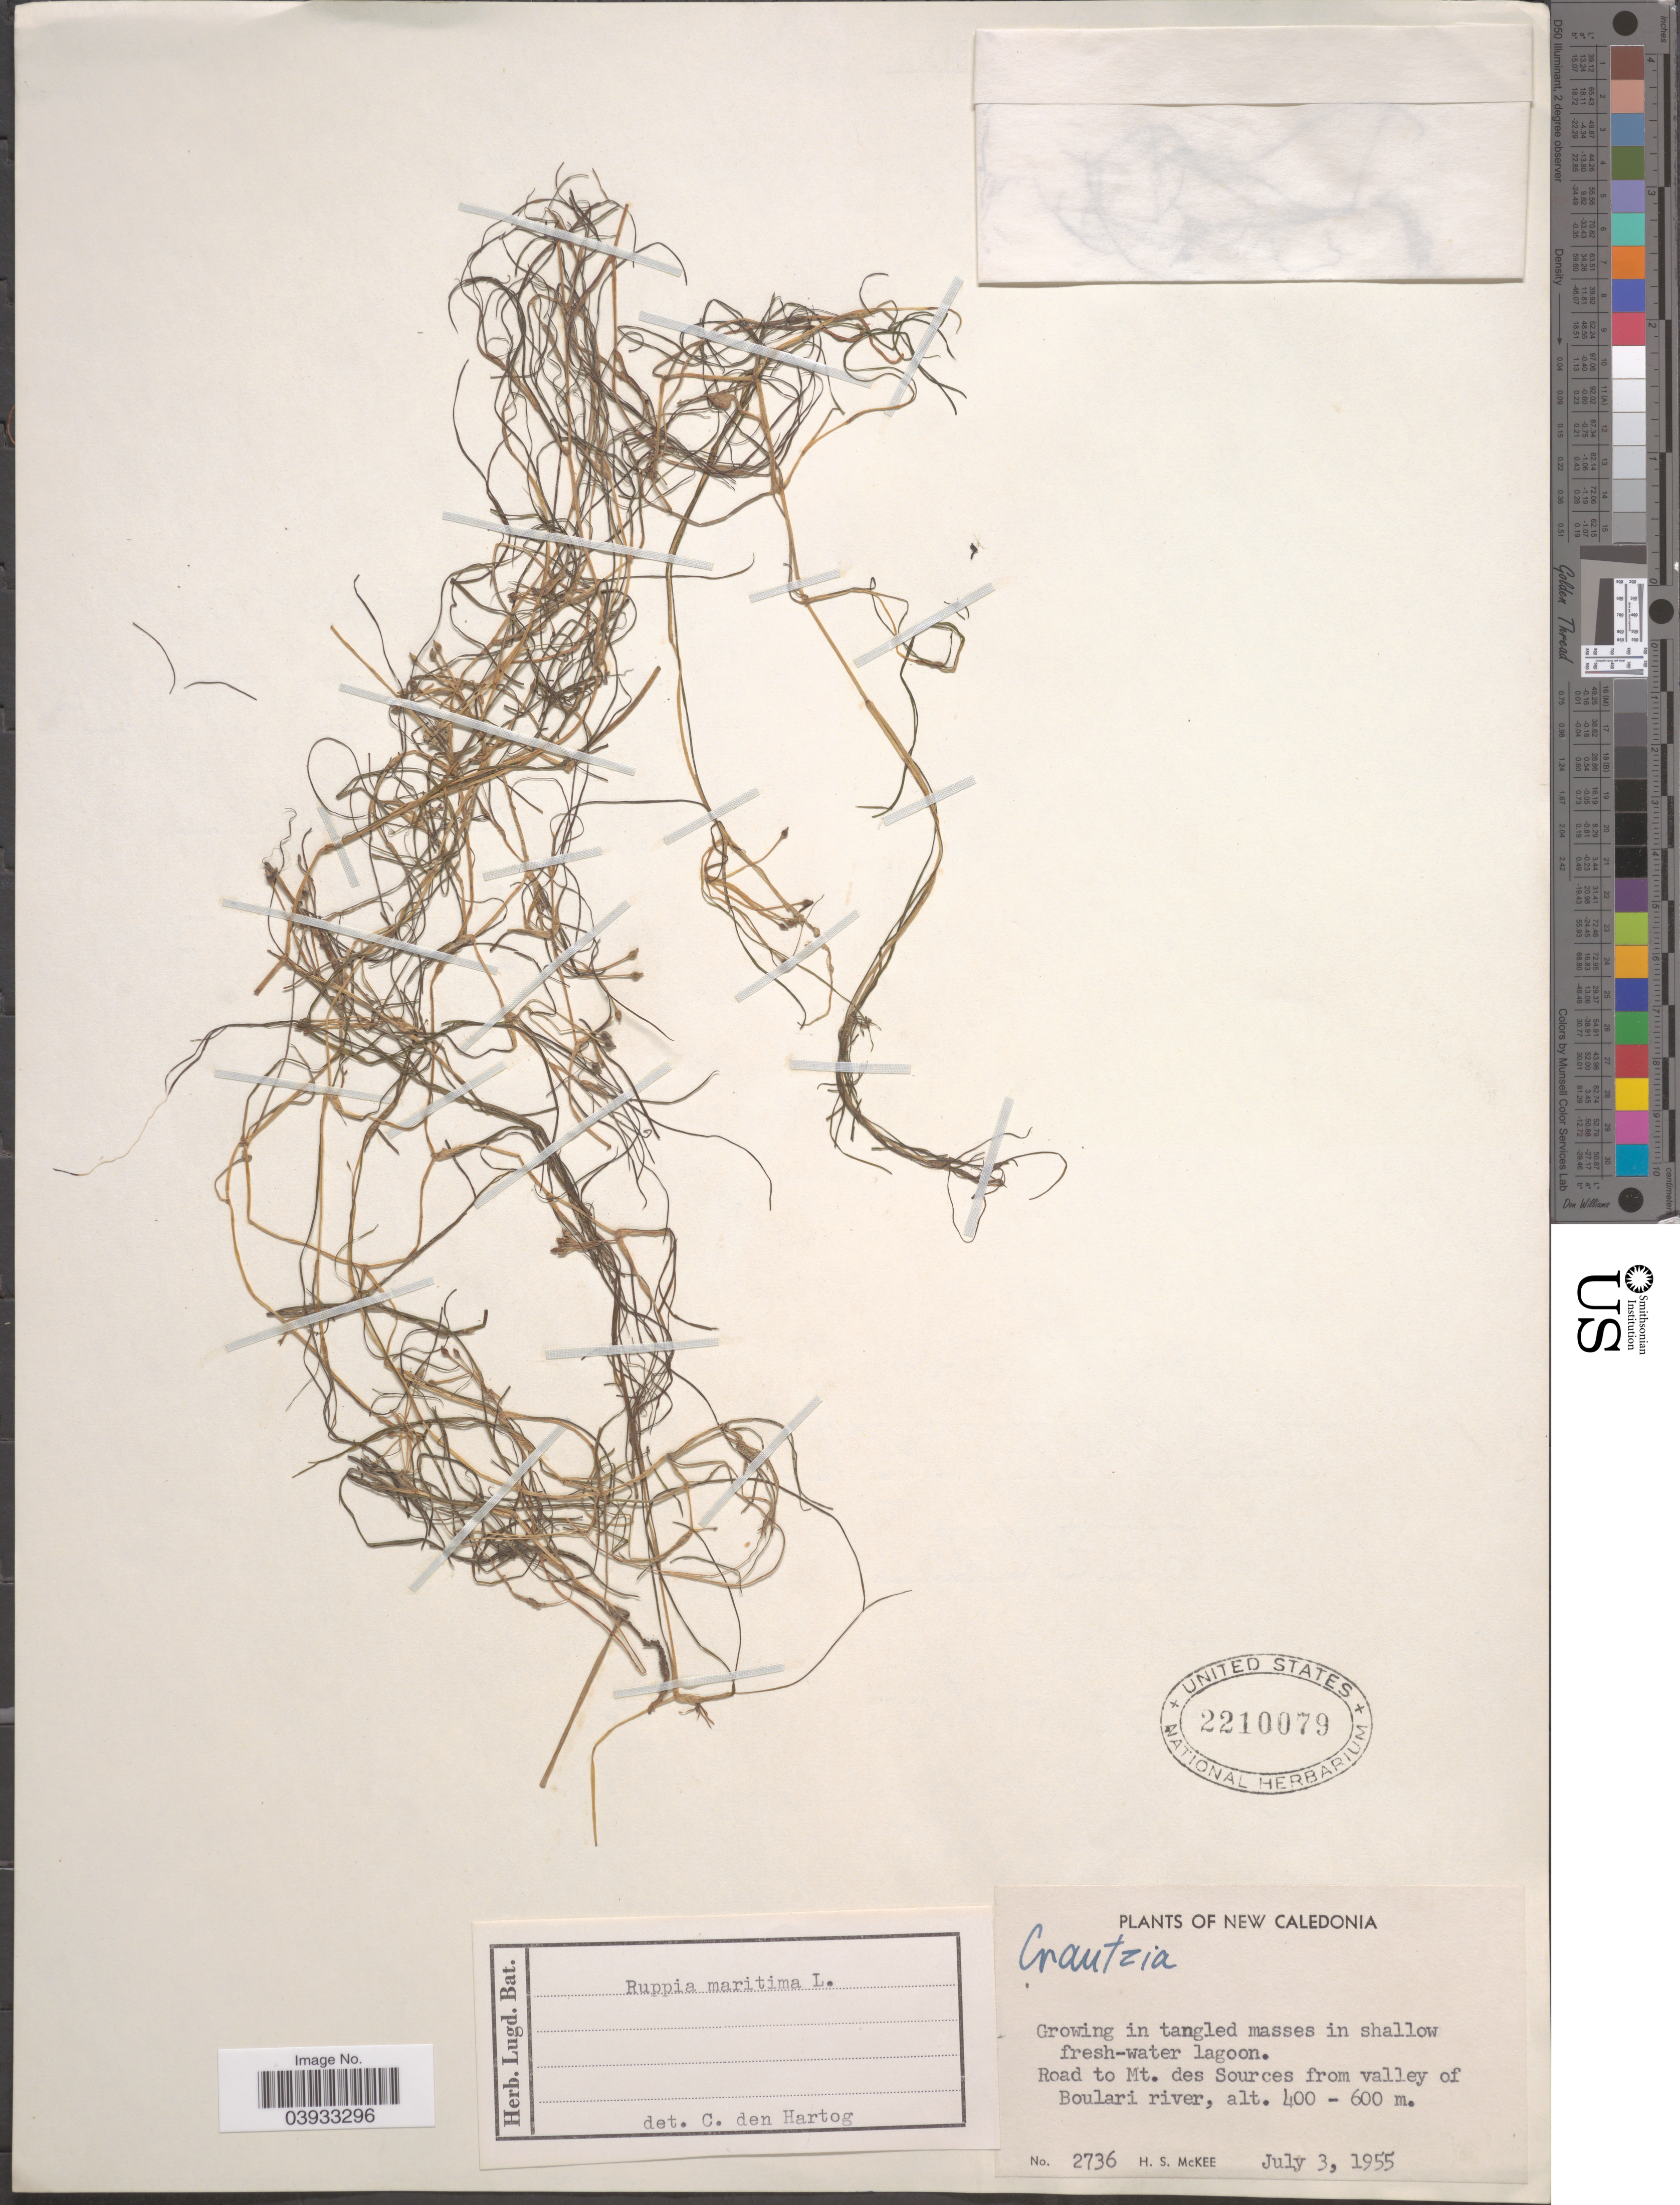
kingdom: Plantae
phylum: Tracheophyta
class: Liliopsida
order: Alismatales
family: Ruppiaceae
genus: Ruppia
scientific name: Ruppia maritima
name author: L.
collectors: H. S. McKee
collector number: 2736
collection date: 1955-07-03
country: New Caledonia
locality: Road to Mt. des Sources from valley of Boulari river.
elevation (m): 400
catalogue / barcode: US 2210079